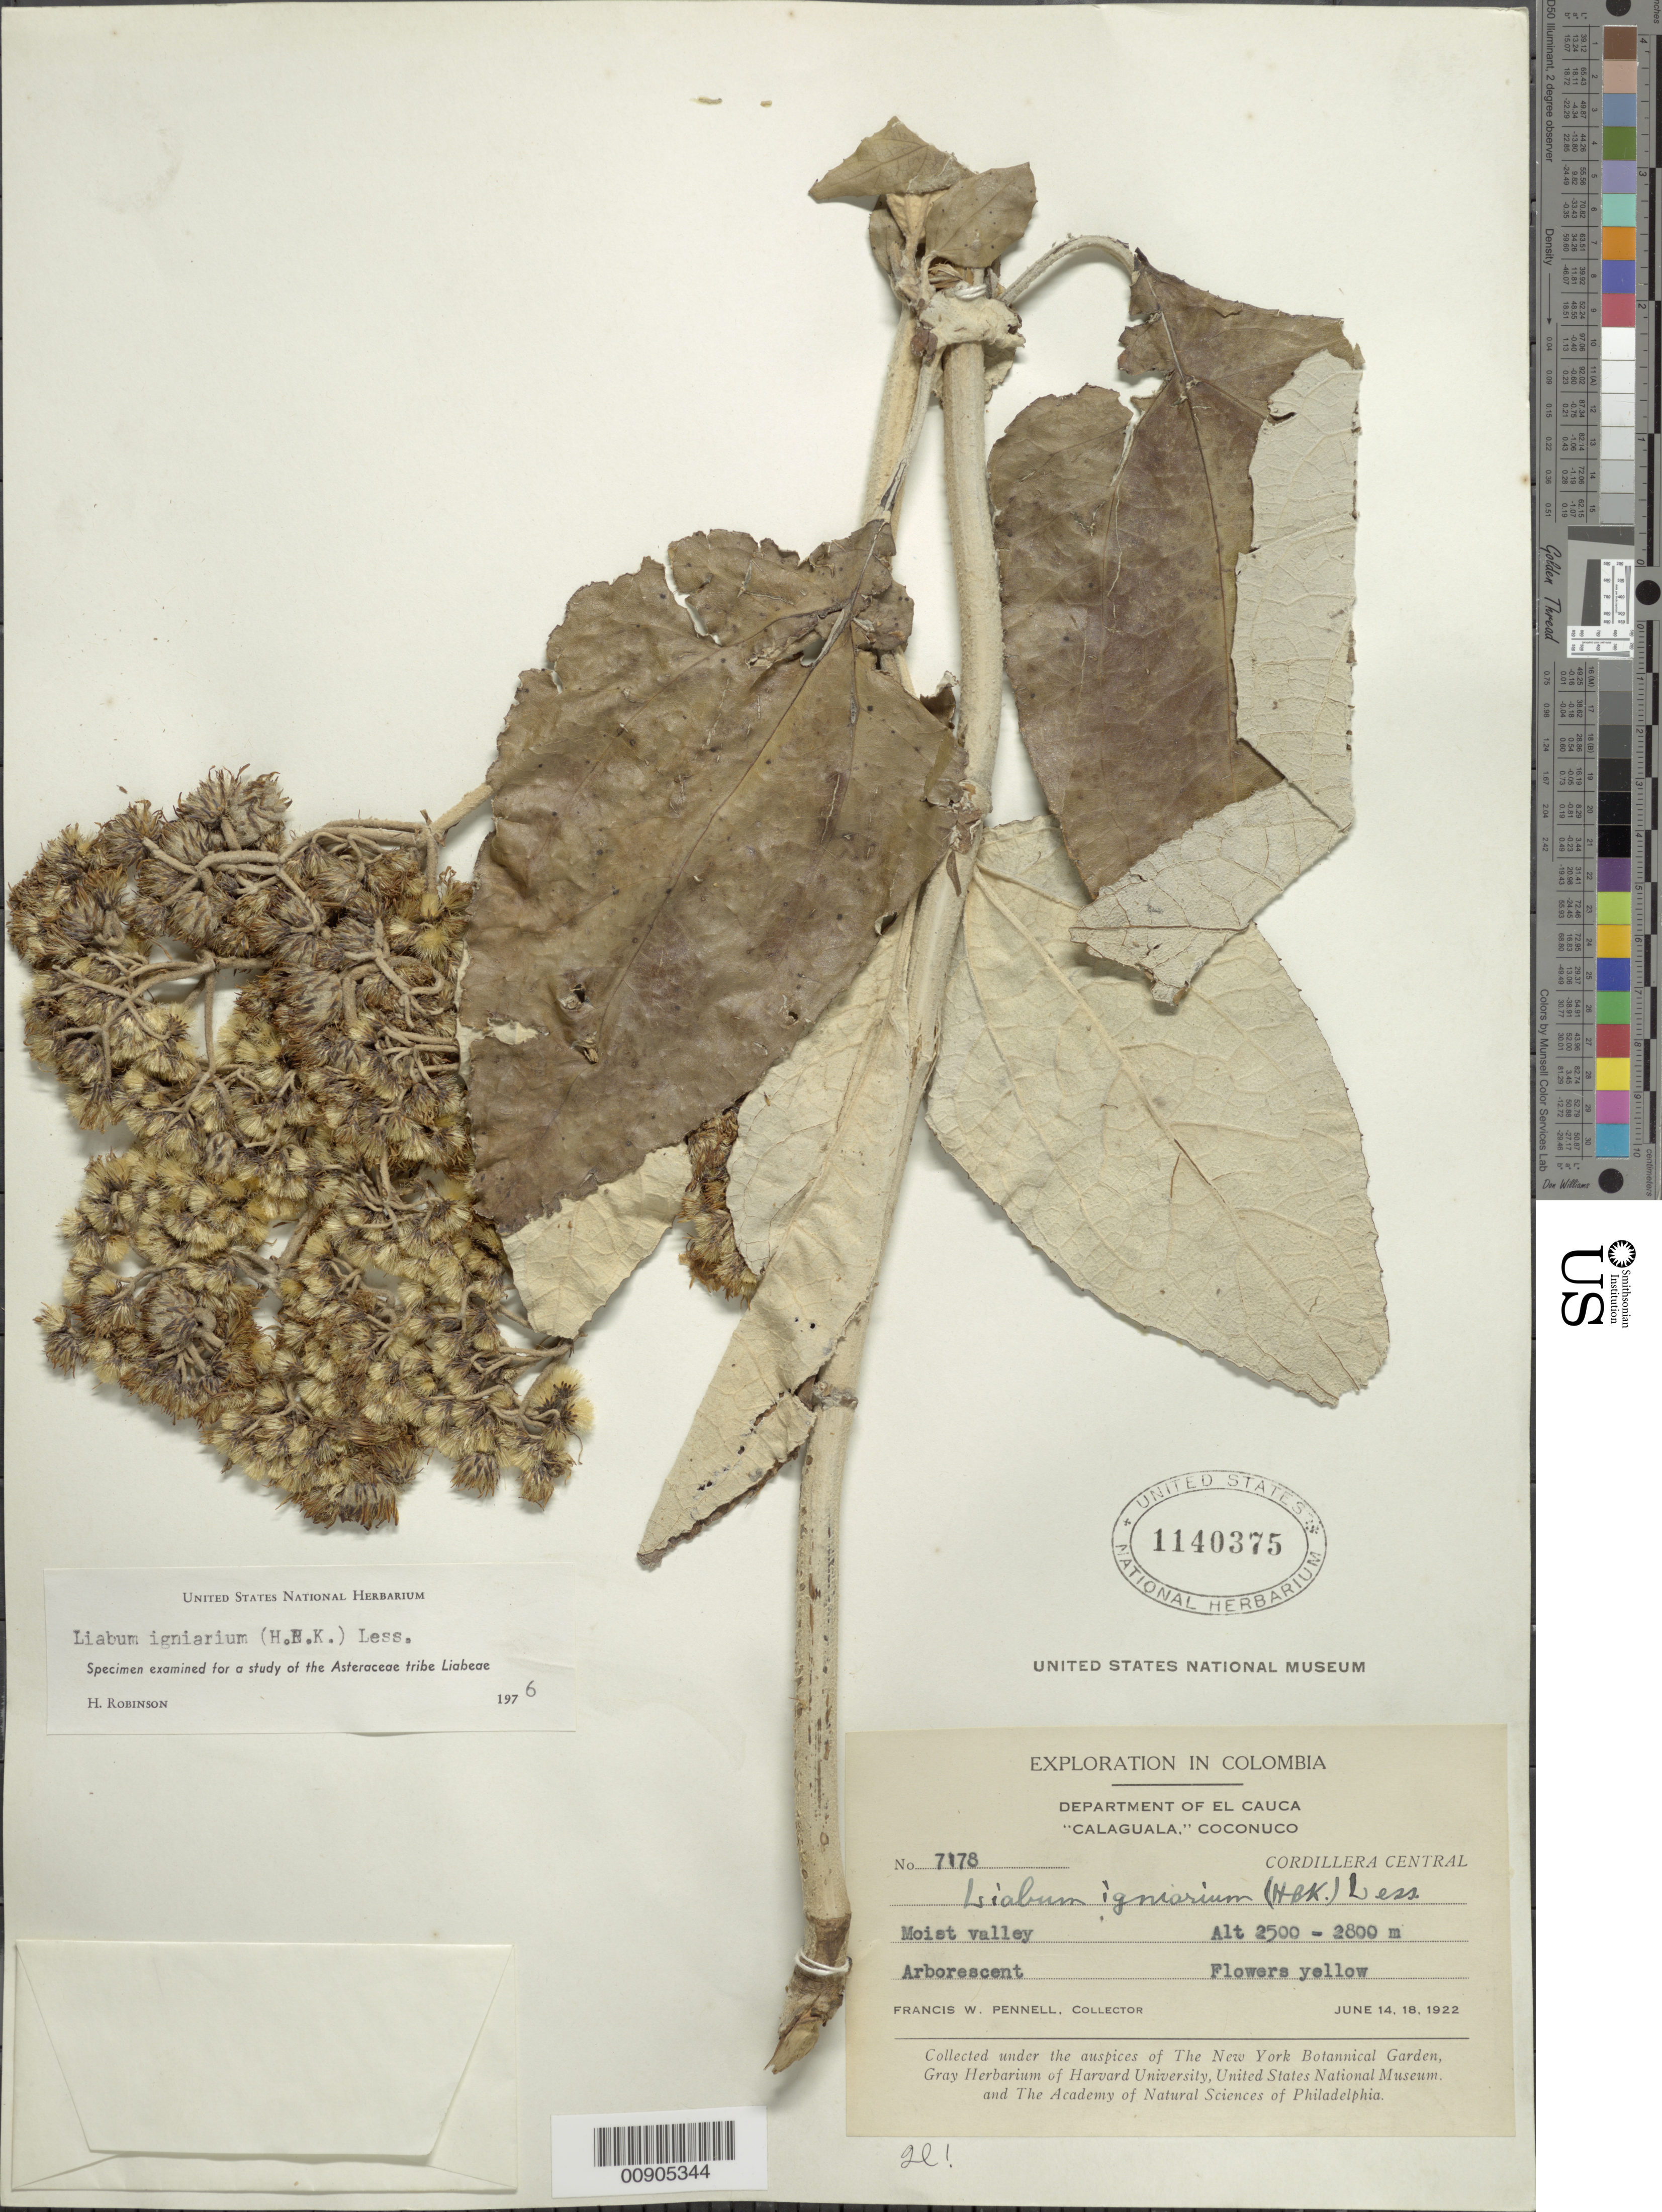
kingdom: Plantae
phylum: Tracheophyta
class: Magnoliopsida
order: Asterales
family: Asteraceae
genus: Liabum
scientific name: Liabum igniarium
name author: Less.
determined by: Robinson, Harold E., (US)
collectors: F. W. Pennell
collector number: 7178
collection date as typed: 14-Jun-22 to 18-Jun-22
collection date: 1922-06-14/1922-06-18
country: Colombia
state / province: Cauca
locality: Cordillera Central, "Calaguala" Coconuco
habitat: Moist valley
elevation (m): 2500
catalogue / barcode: US 1140375